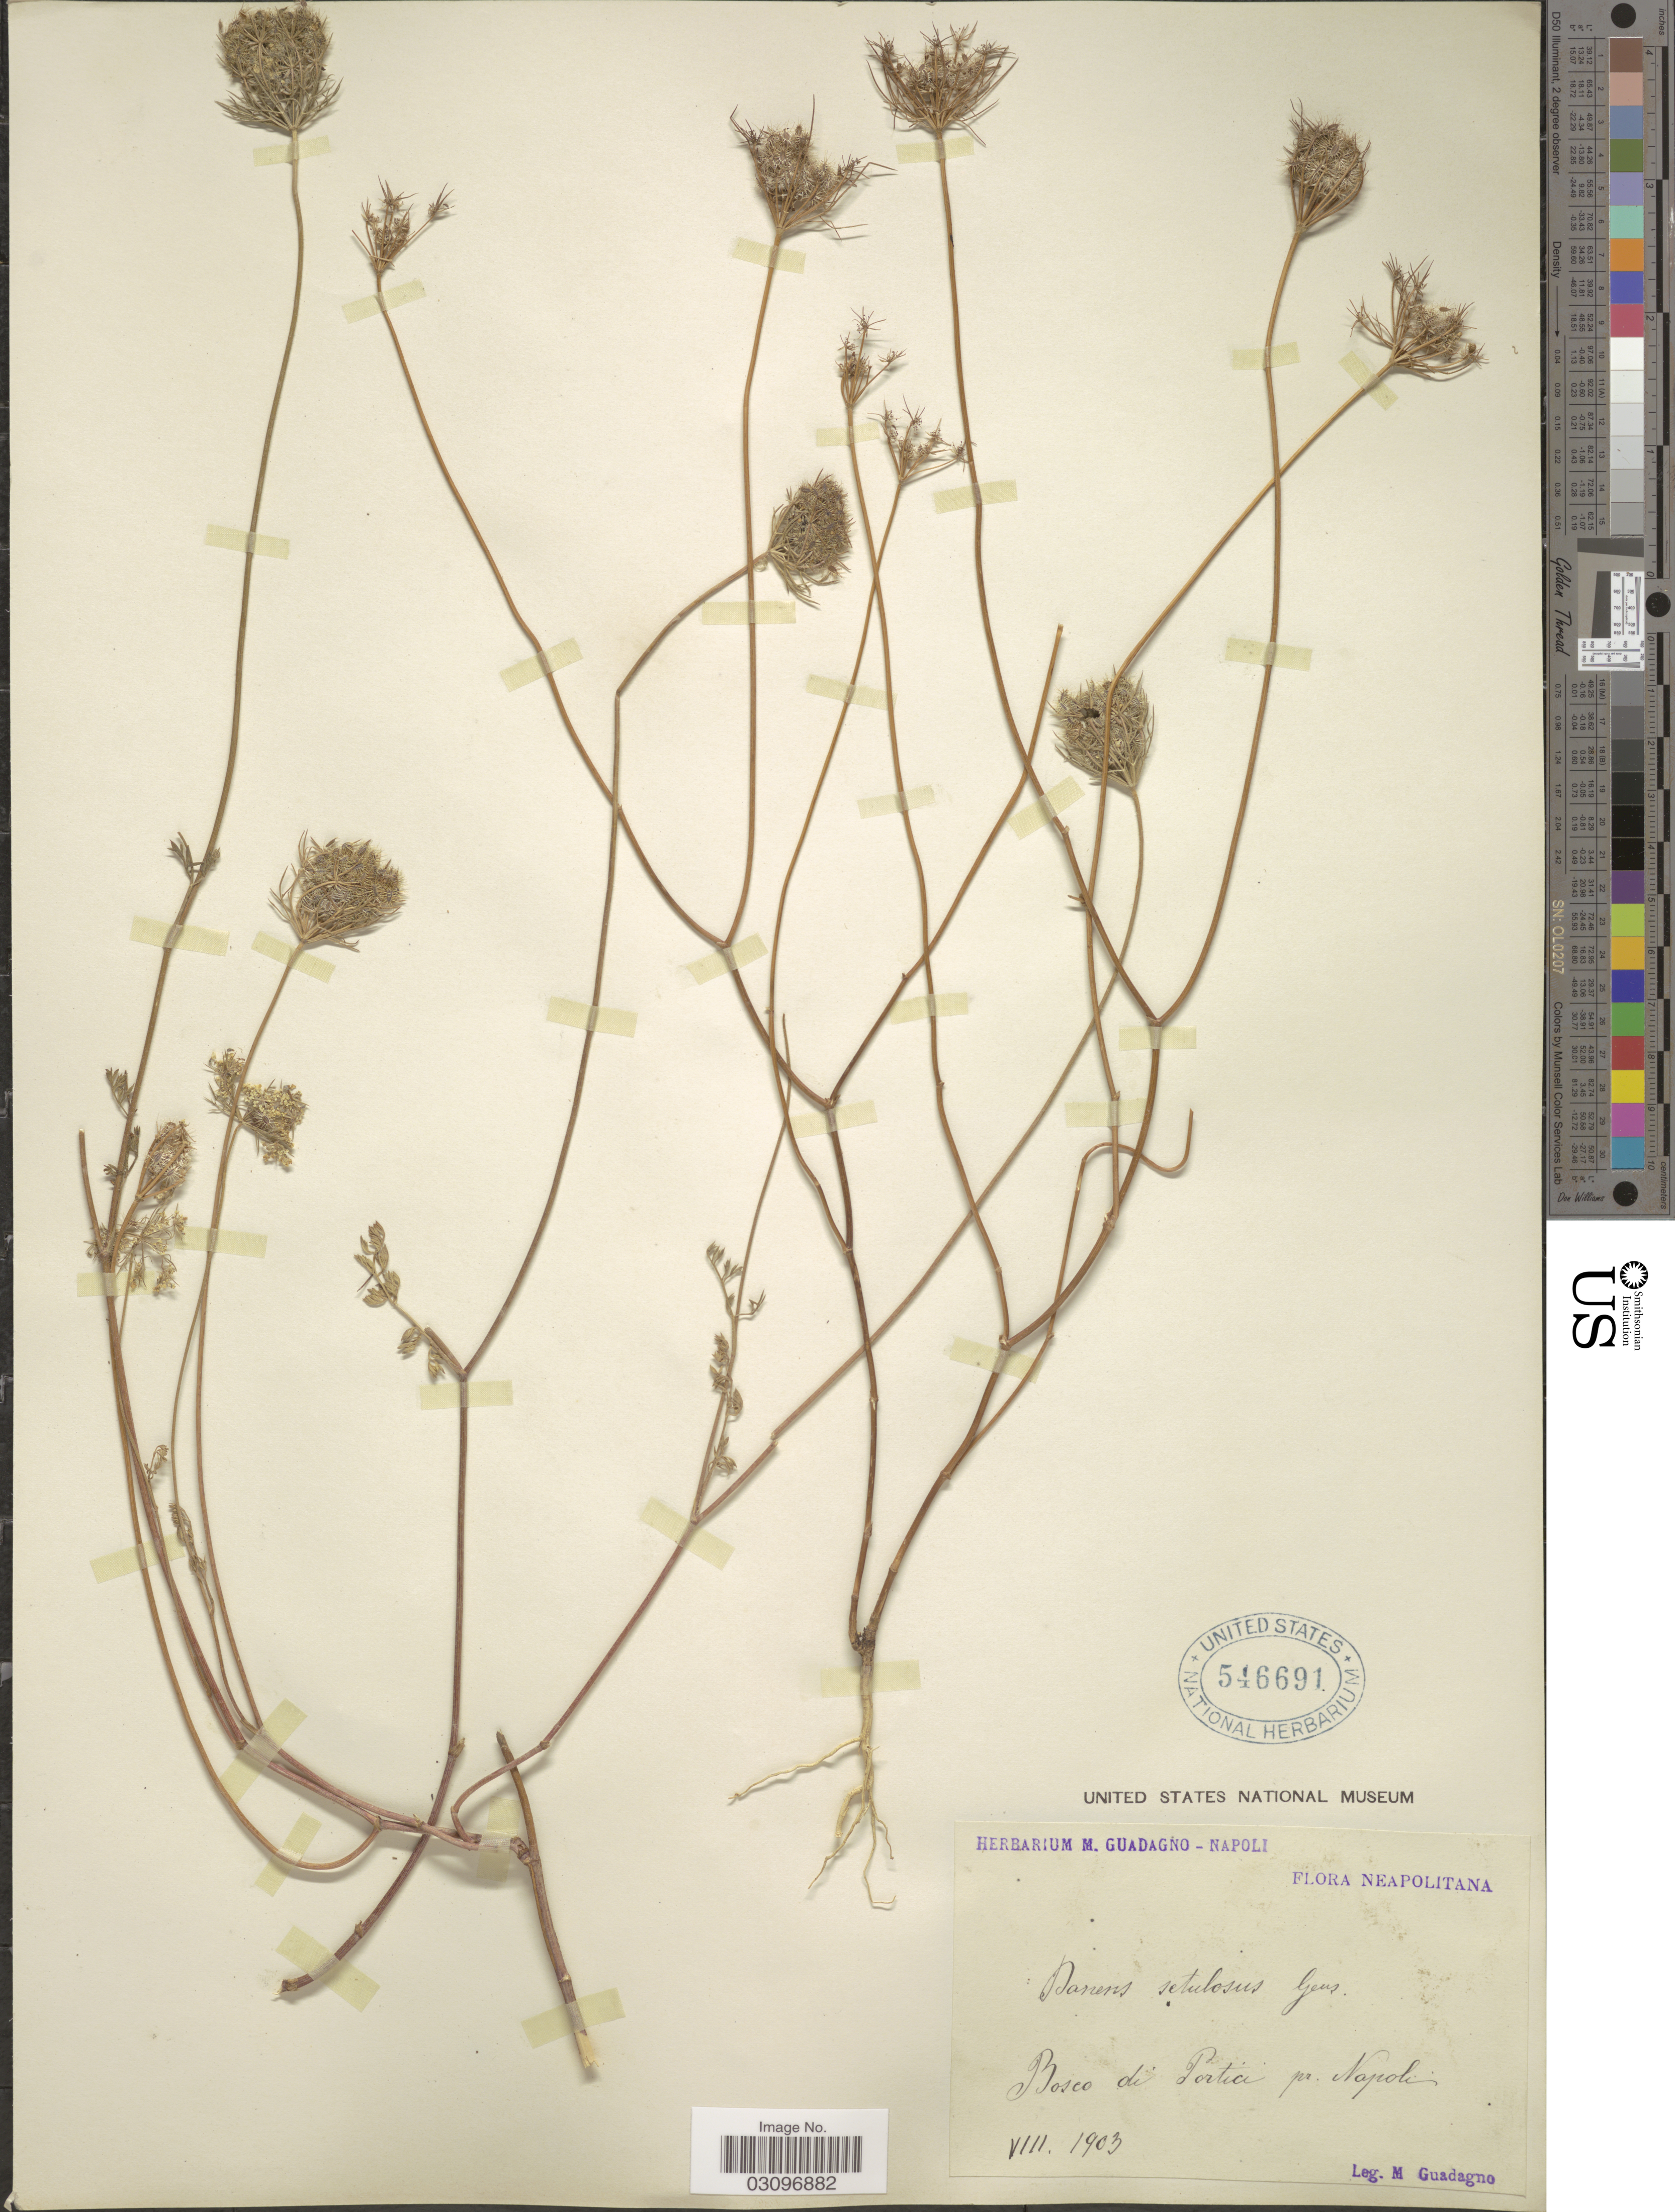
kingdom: Plantae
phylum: Tracheophyta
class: Magnoliopsida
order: Apiales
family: Apiaceae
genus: Daucus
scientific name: Daucus setulosus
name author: Gussone ex DC.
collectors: M. Guadagno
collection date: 1903-08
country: Italy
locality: Neapolitana. Bosco di Portia pr. Napoli.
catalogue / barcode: US 546691